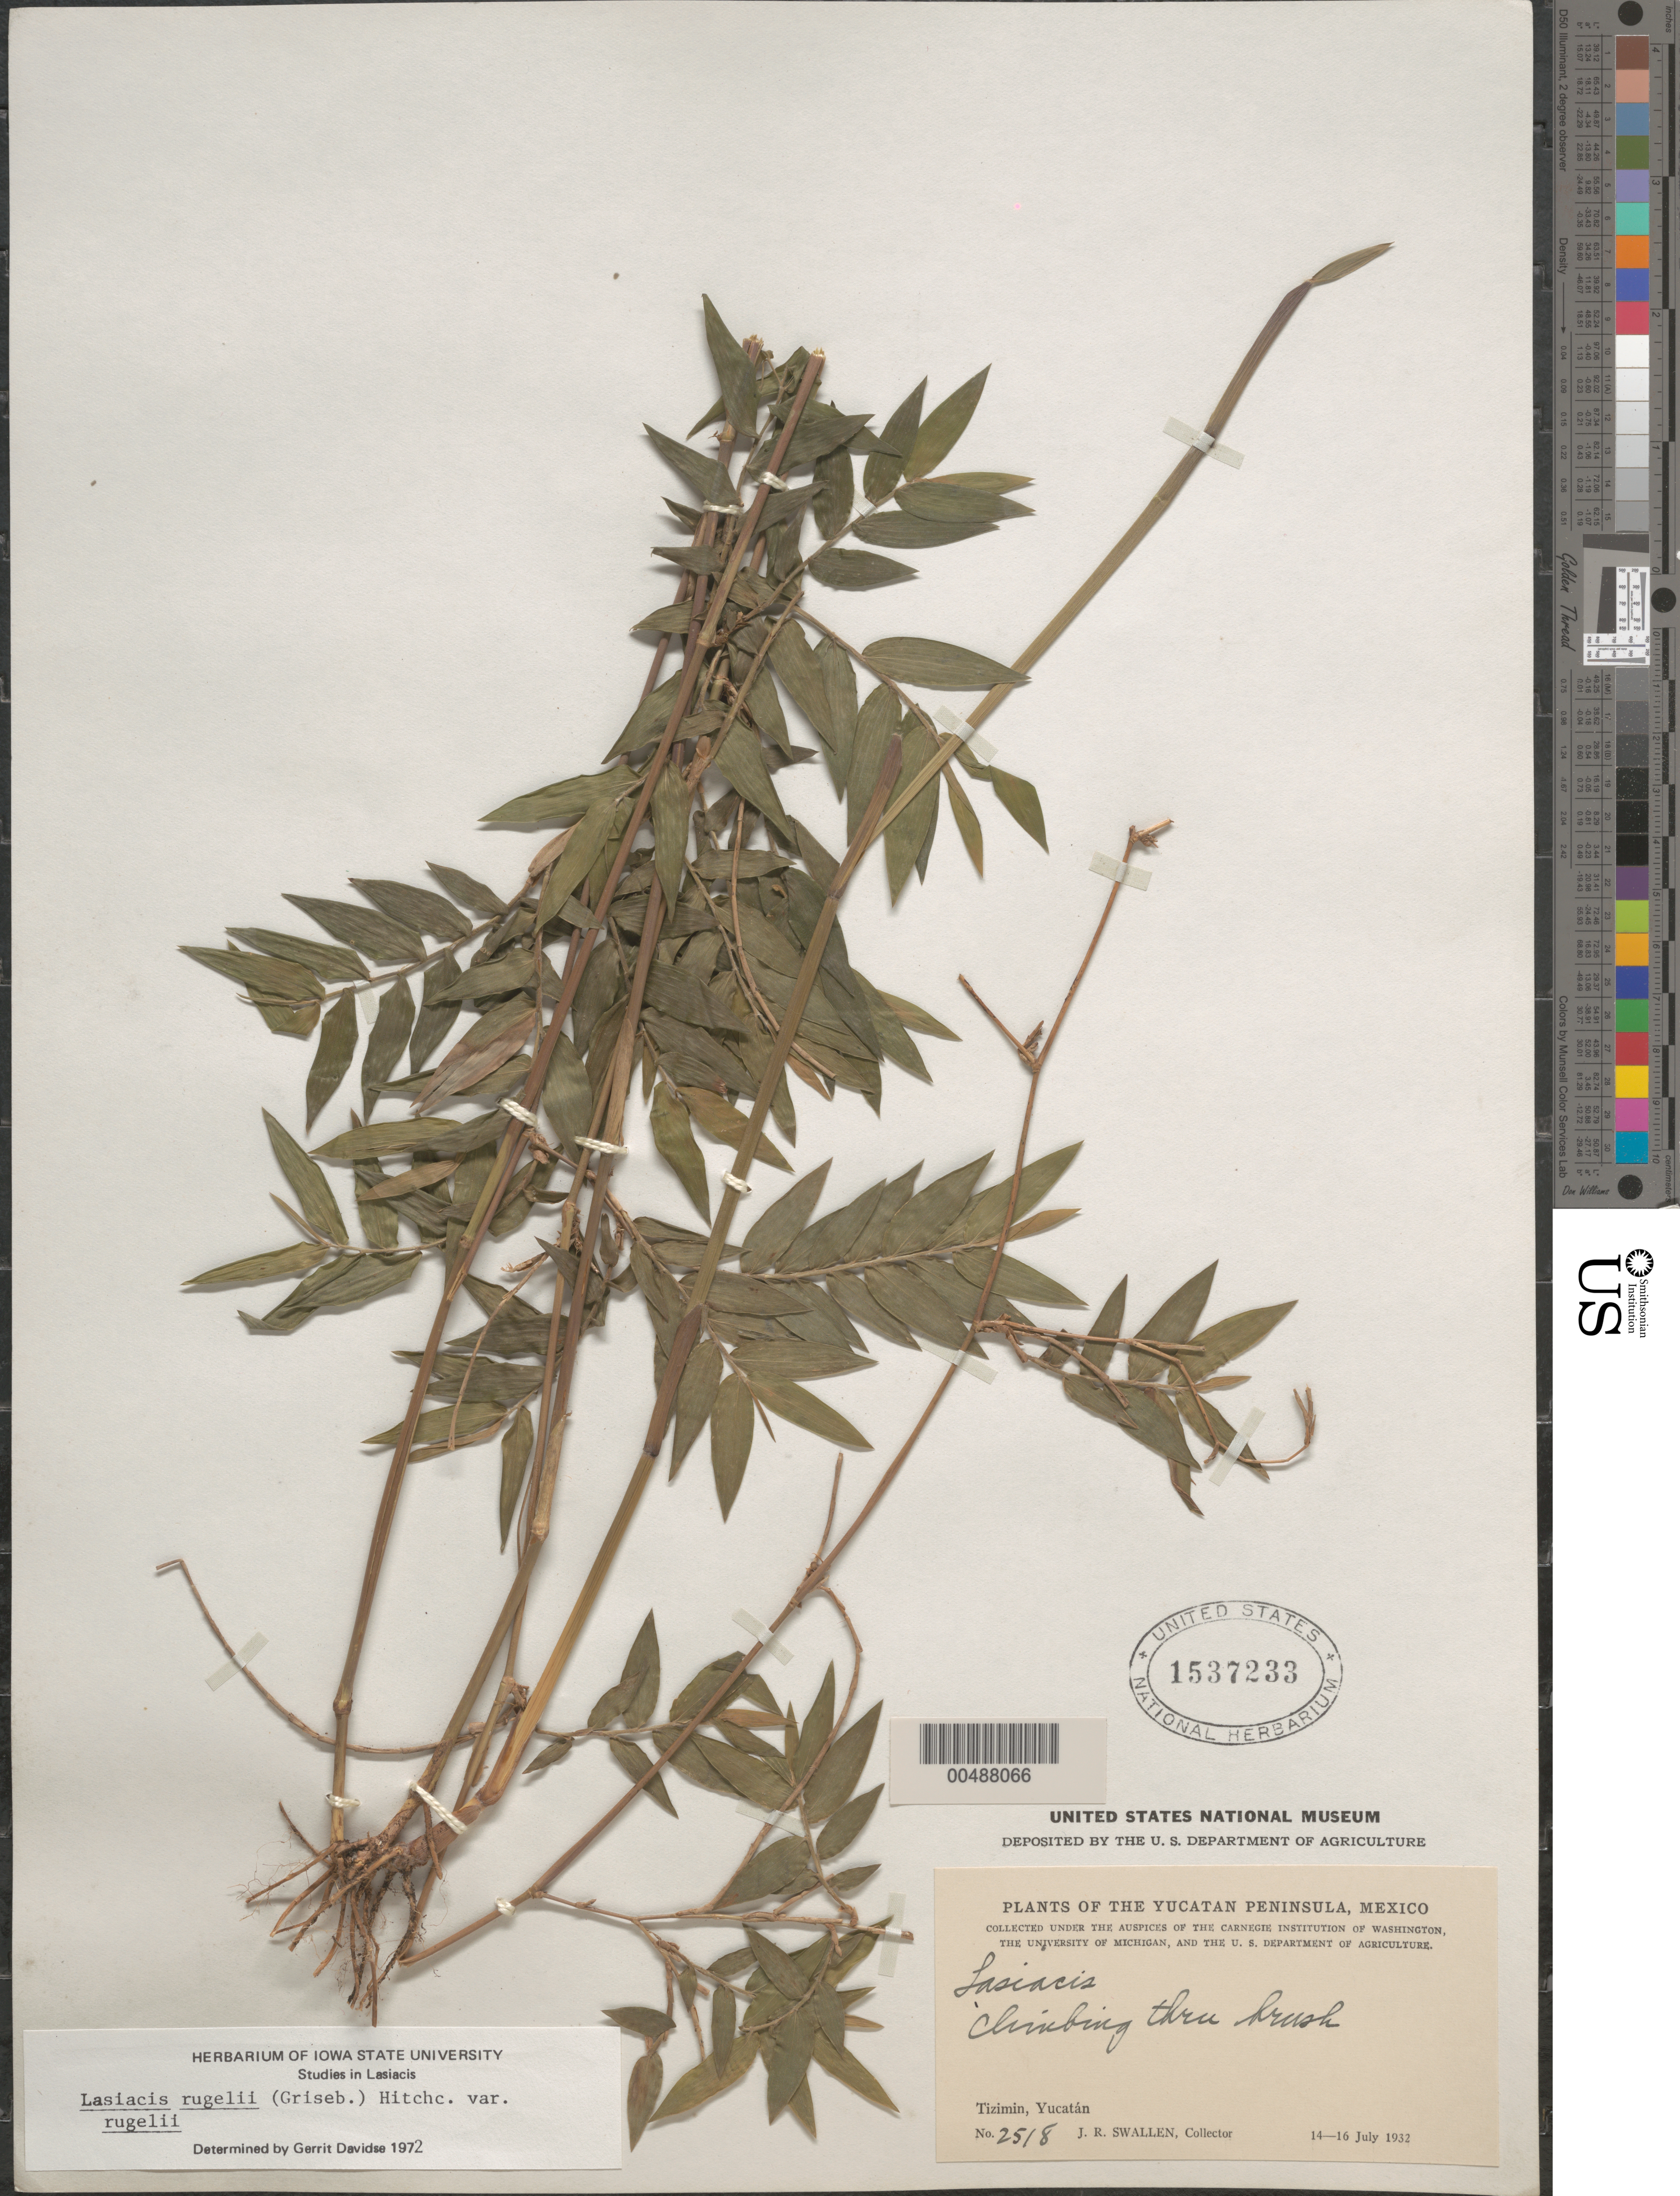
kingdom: Plantae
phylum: Tracheophyta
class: Liliopsida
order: Poales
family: Poaceae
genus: Lasiacis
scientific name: Lasiacis rugelii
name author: (Griseb.) Hitchc.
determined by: Davidse, Gerrit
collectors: J. R. Swallen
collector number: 2518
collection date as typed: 14 Jul 1932 to 16 Jul 1932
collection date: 1932-07-14/1932-07-16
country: Mexico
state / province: Yucatan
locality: Yucatan Peninsula, Tizimin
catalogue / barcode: US 1537233